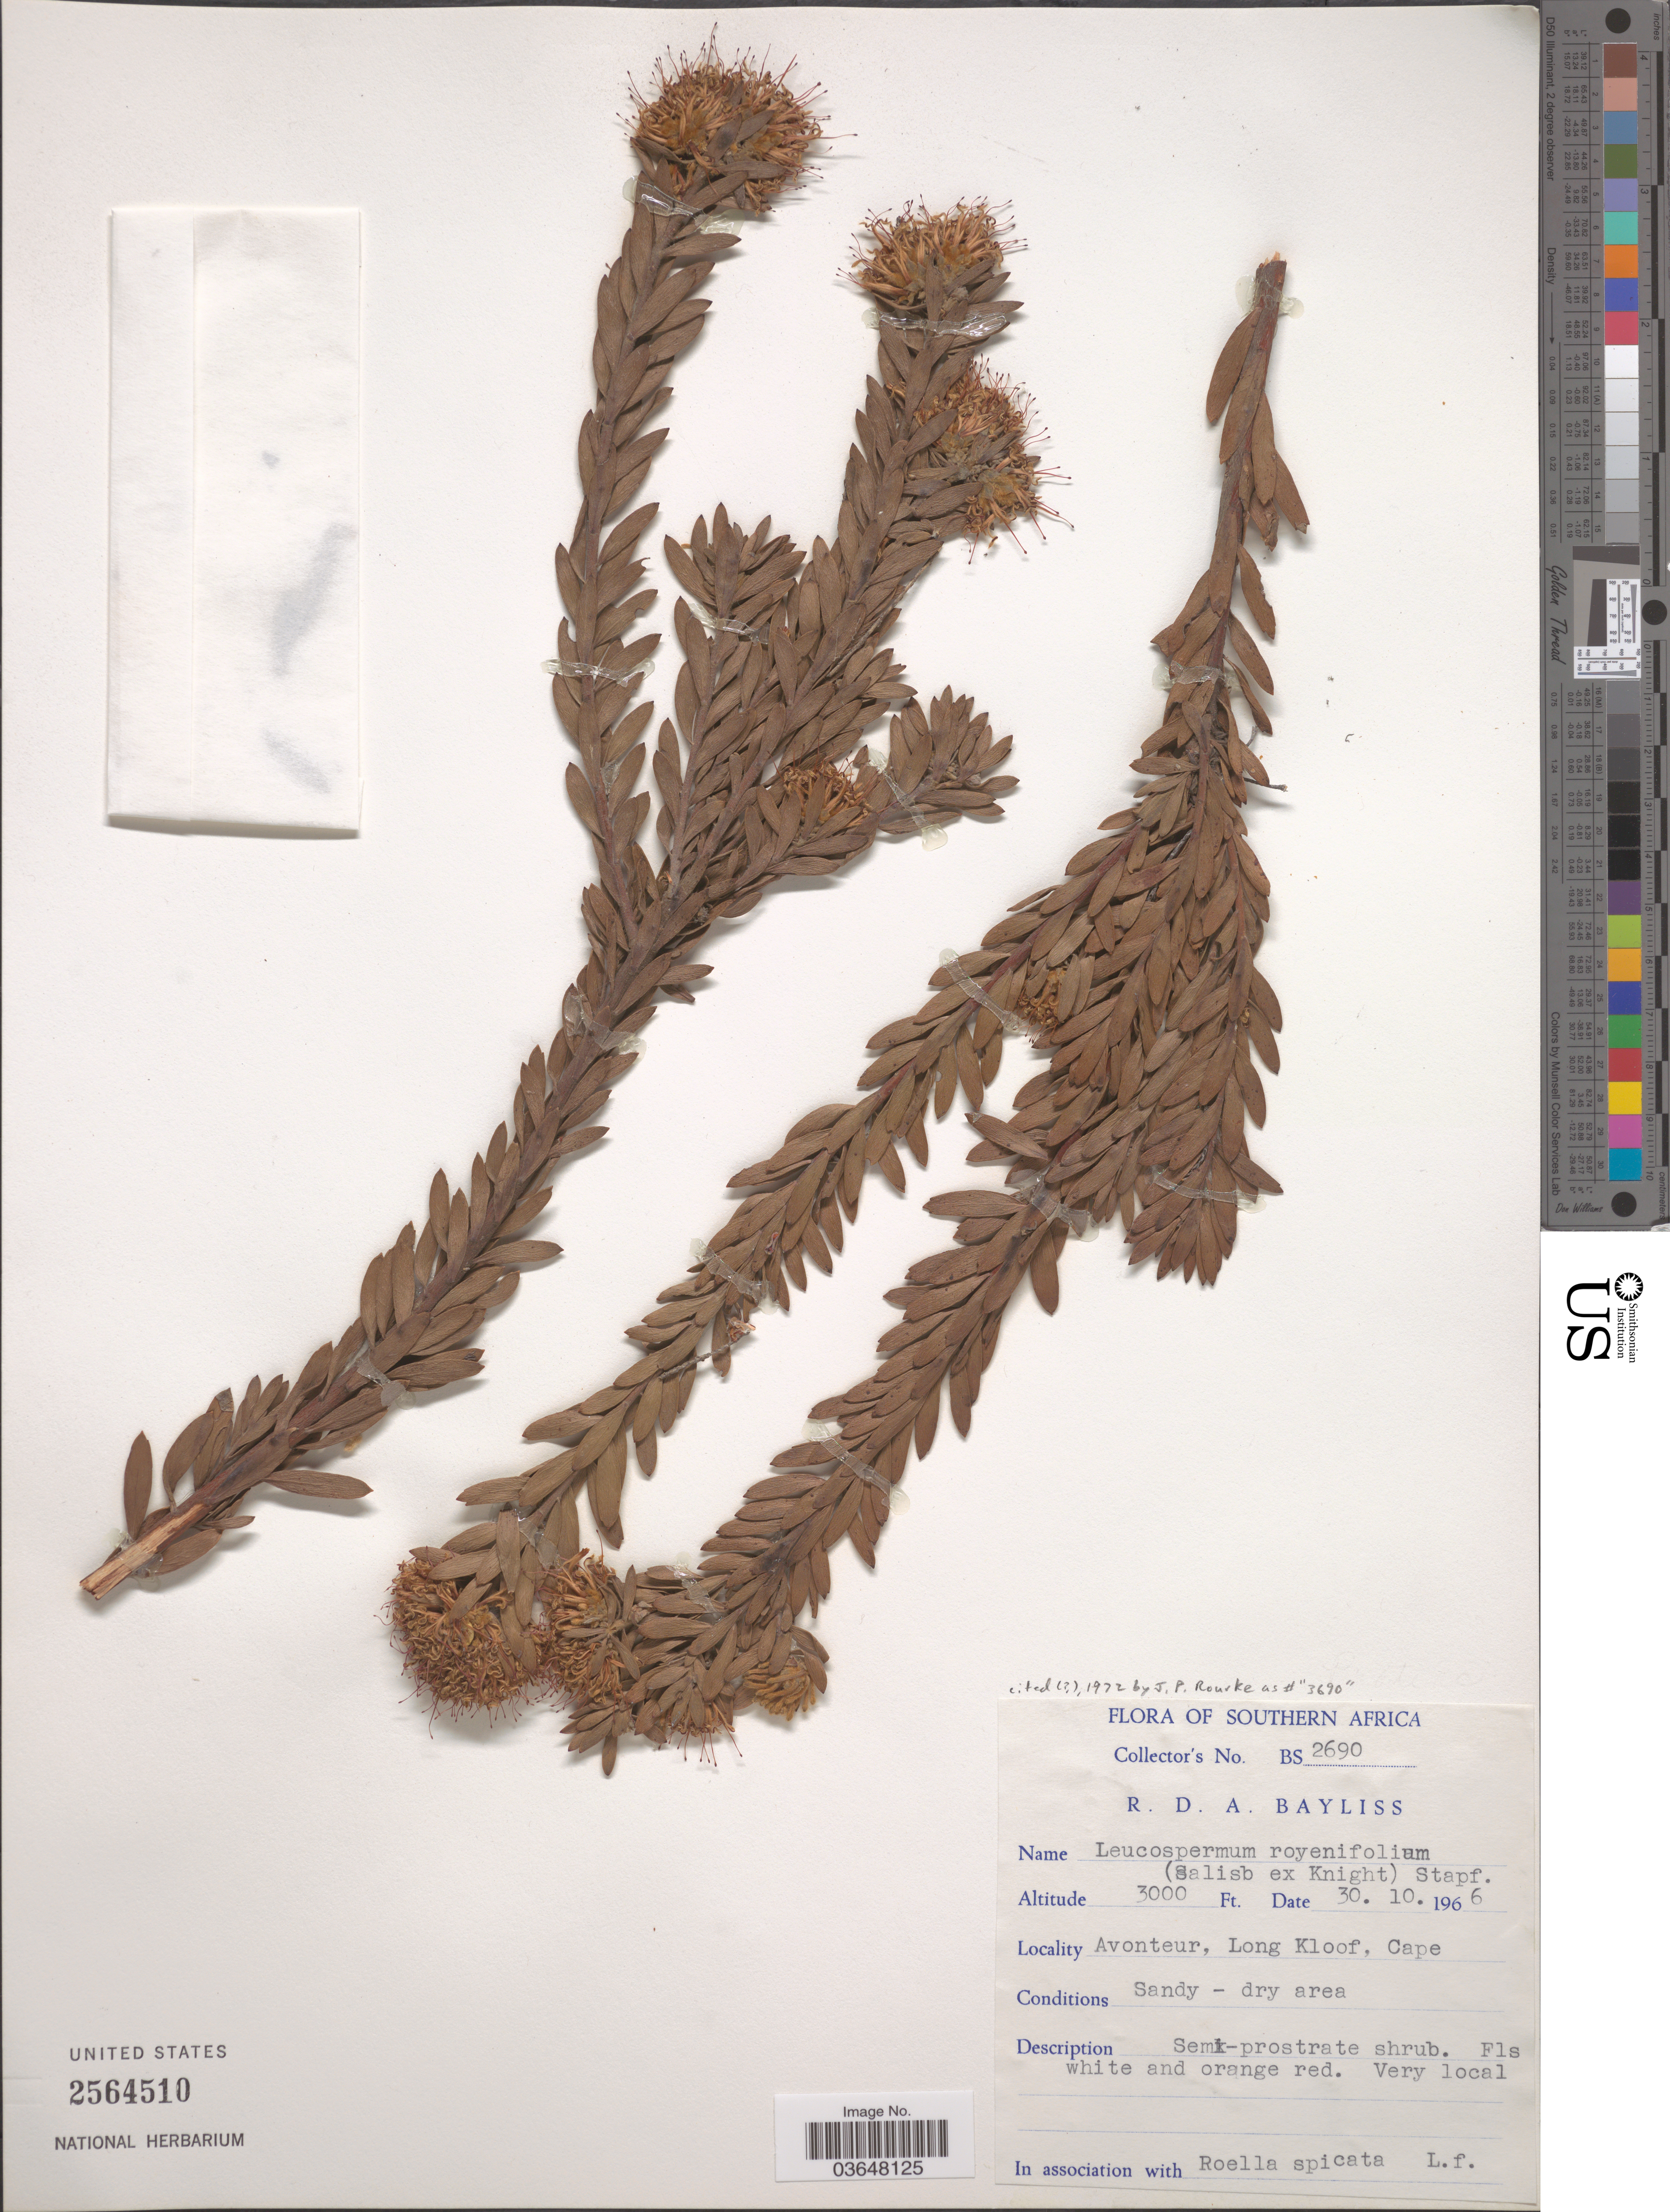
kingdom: Plantae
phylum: Tracheophyta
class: Magnoliopsida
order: Proteales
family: Proteaceae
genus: Leucospermum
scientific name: Leucospermum royenifolium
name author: Stapf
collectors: R. Bayliss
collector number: BS2690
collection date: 1966-10-30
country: South Africa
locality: Southern Africa. Avonteur, Long Kloof, Cape.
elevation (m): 914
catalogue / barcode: US 2564510